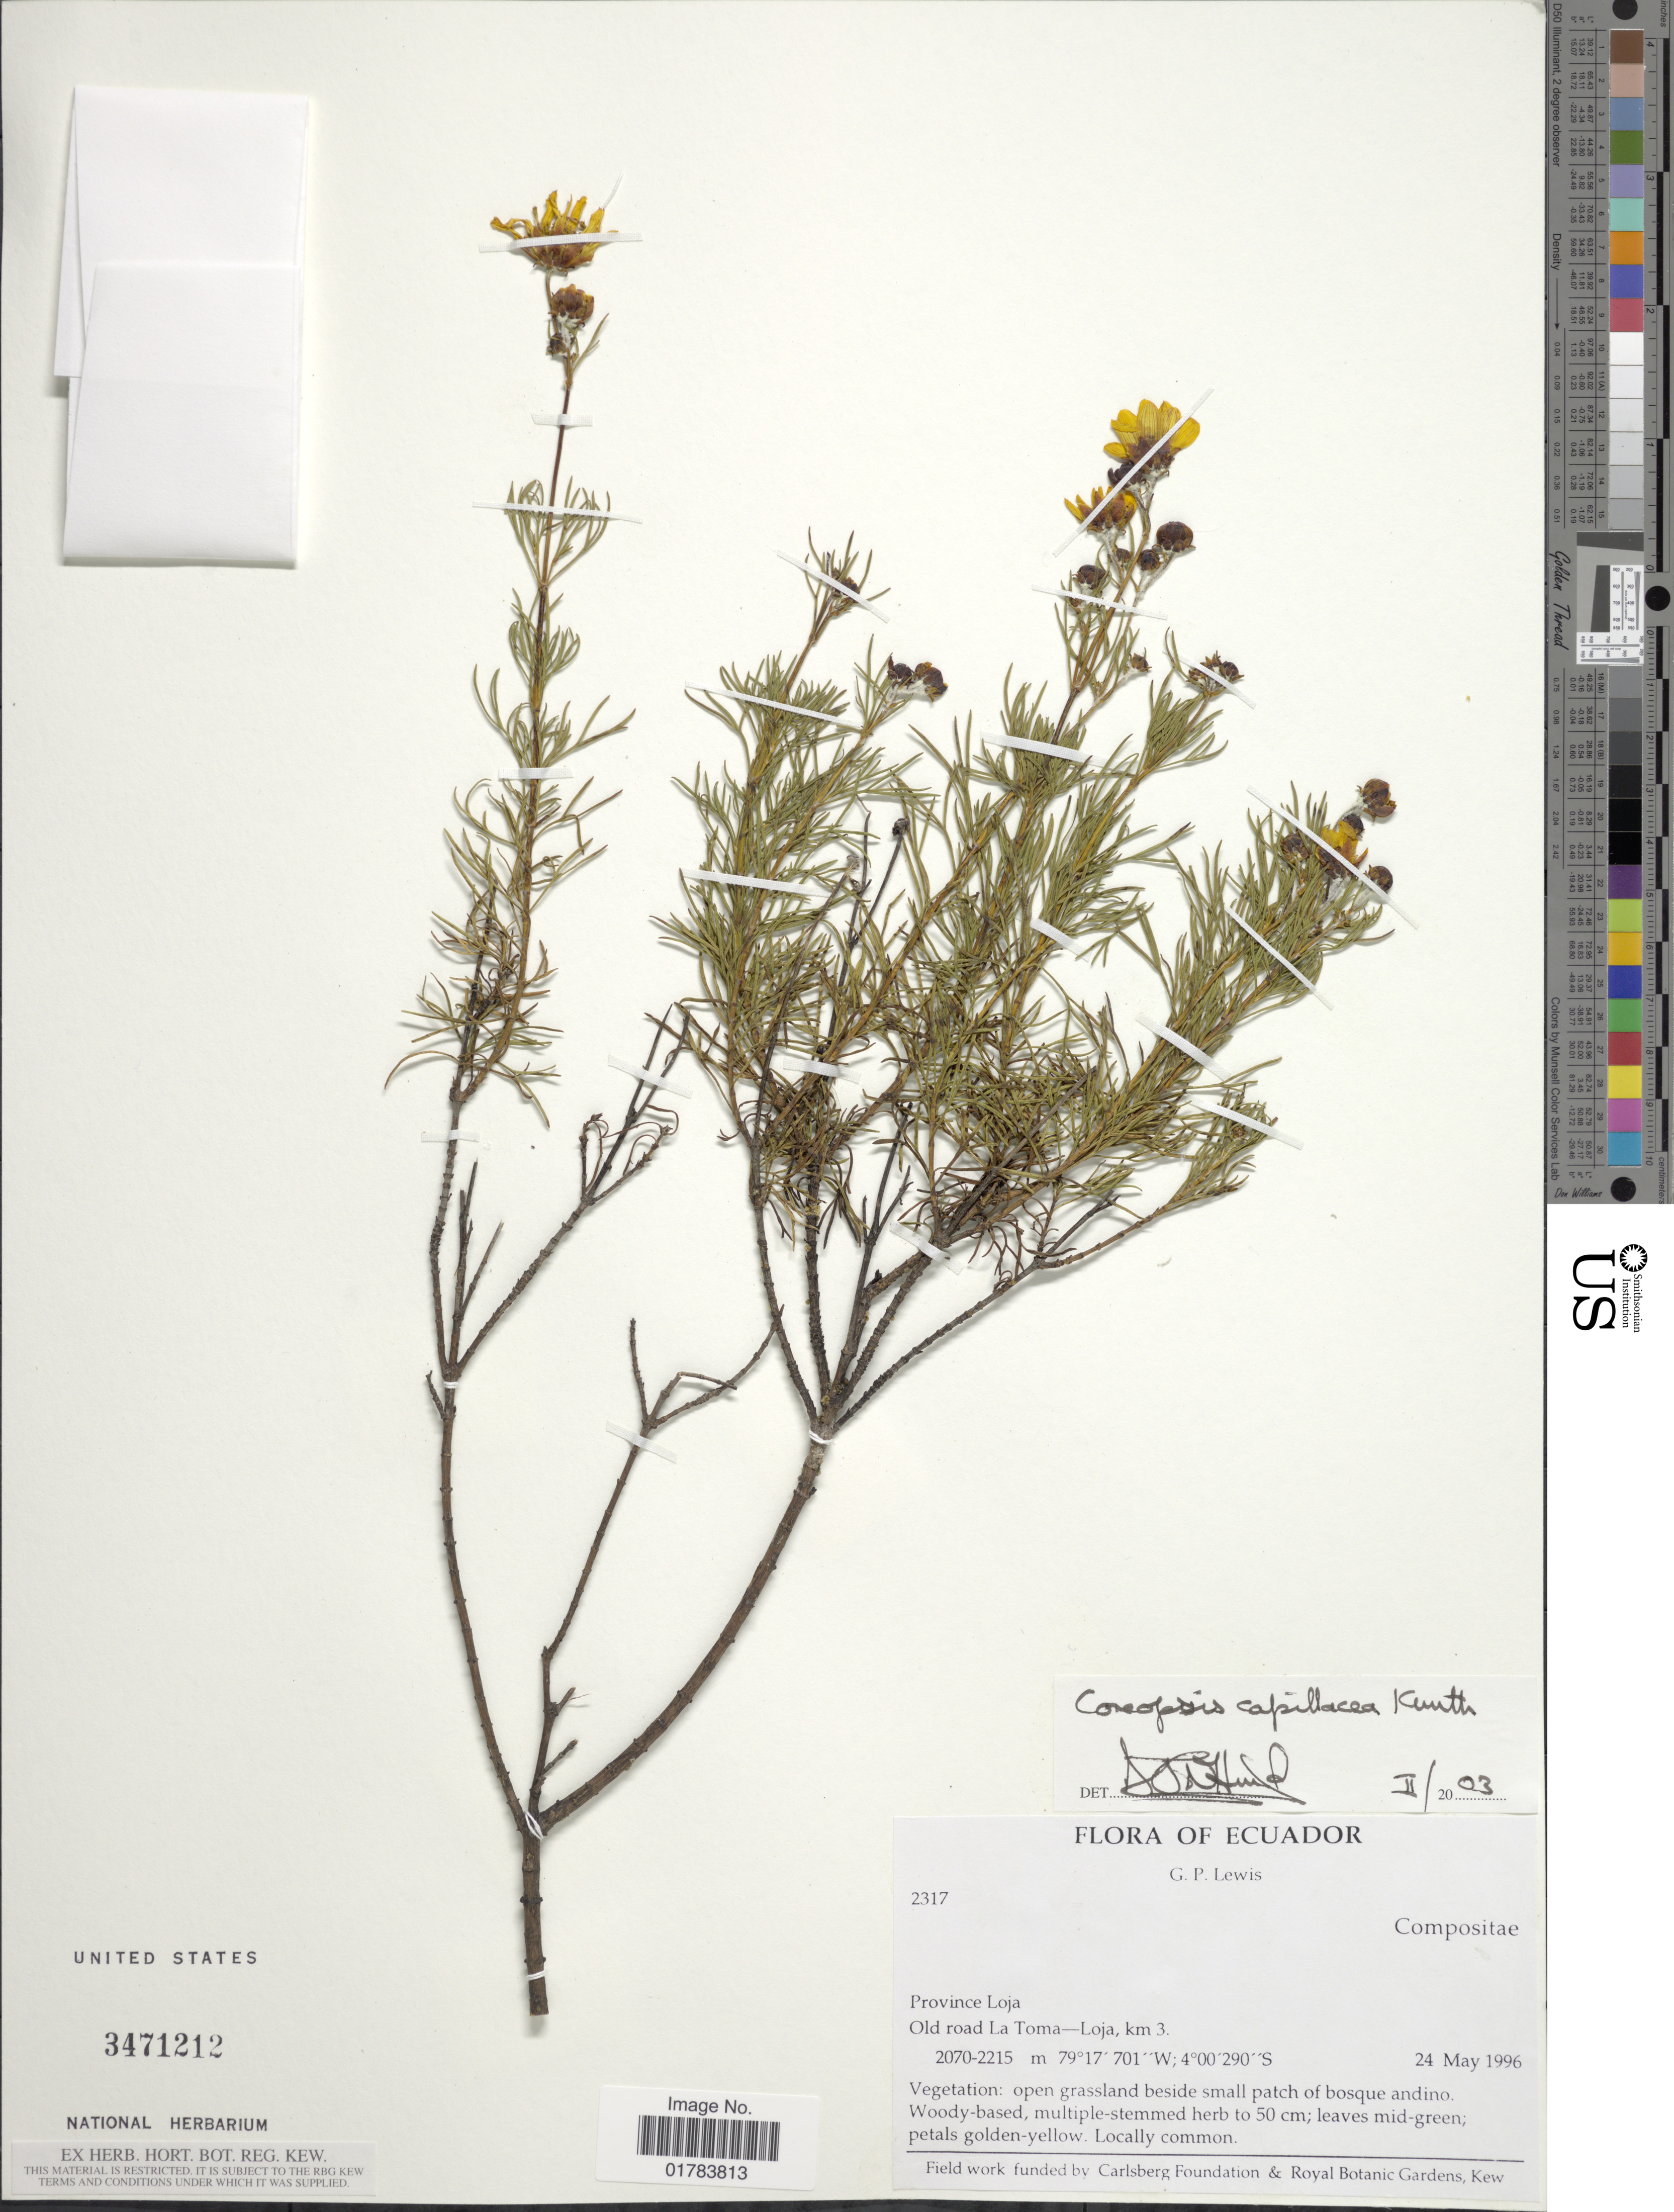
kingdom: Plantae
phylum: Tracheophyta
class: Magnoliopsida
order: Asterales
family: Asteraceae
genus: Coreopsis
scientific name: Coreopsis capillacea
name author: Kunth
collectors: G. P. Lewis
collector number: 2317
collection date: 1996-05-24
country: Ecuador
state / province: Loja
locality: Old road La Toma-Loja, km 3.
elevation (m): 2070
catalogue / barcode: US 3471212